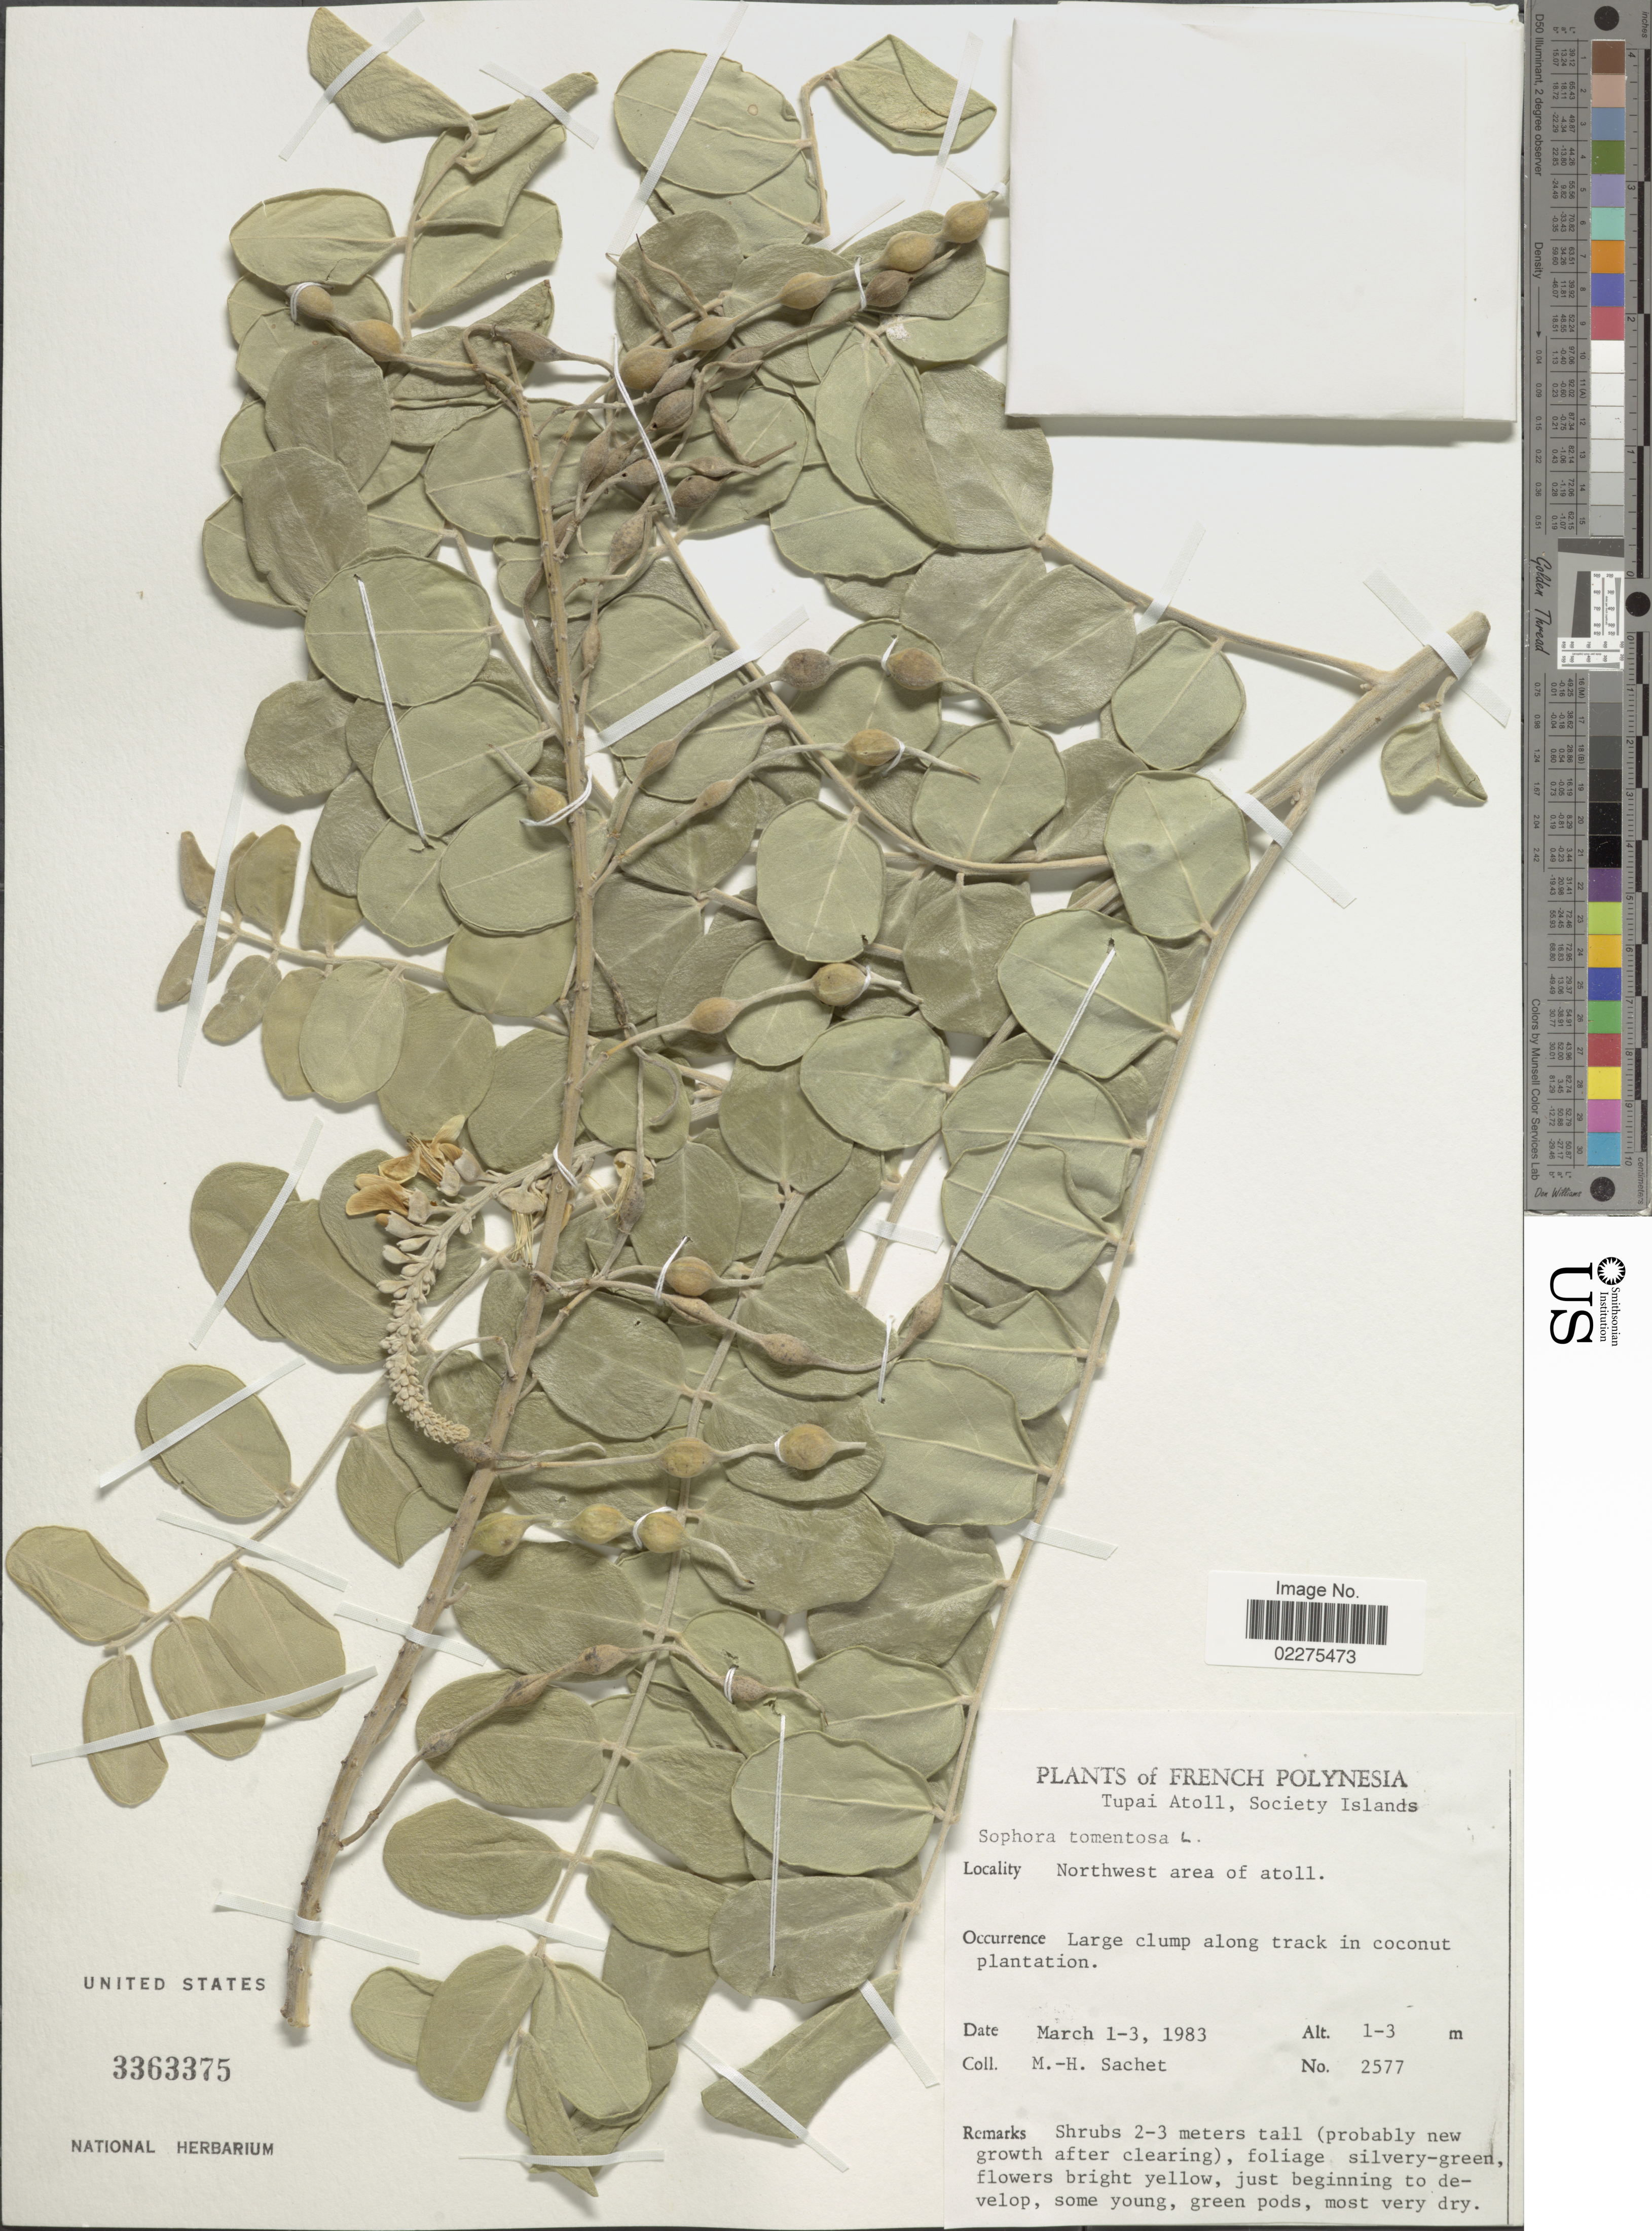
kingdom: Plantae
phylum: Tracheophyta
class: Magnoliopsida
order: Fabales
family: Fabaceae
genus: Sophora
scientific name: Sophora tomentosa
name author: L.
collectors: M.-H. Sachet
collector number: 2577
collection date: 1983-03-01/1983-03-03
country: French Polynesia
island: Tupai Atoll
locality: Tupai Atoll, Society Islands. Northwest area of atoll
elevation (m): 1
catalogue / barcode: US 3363375